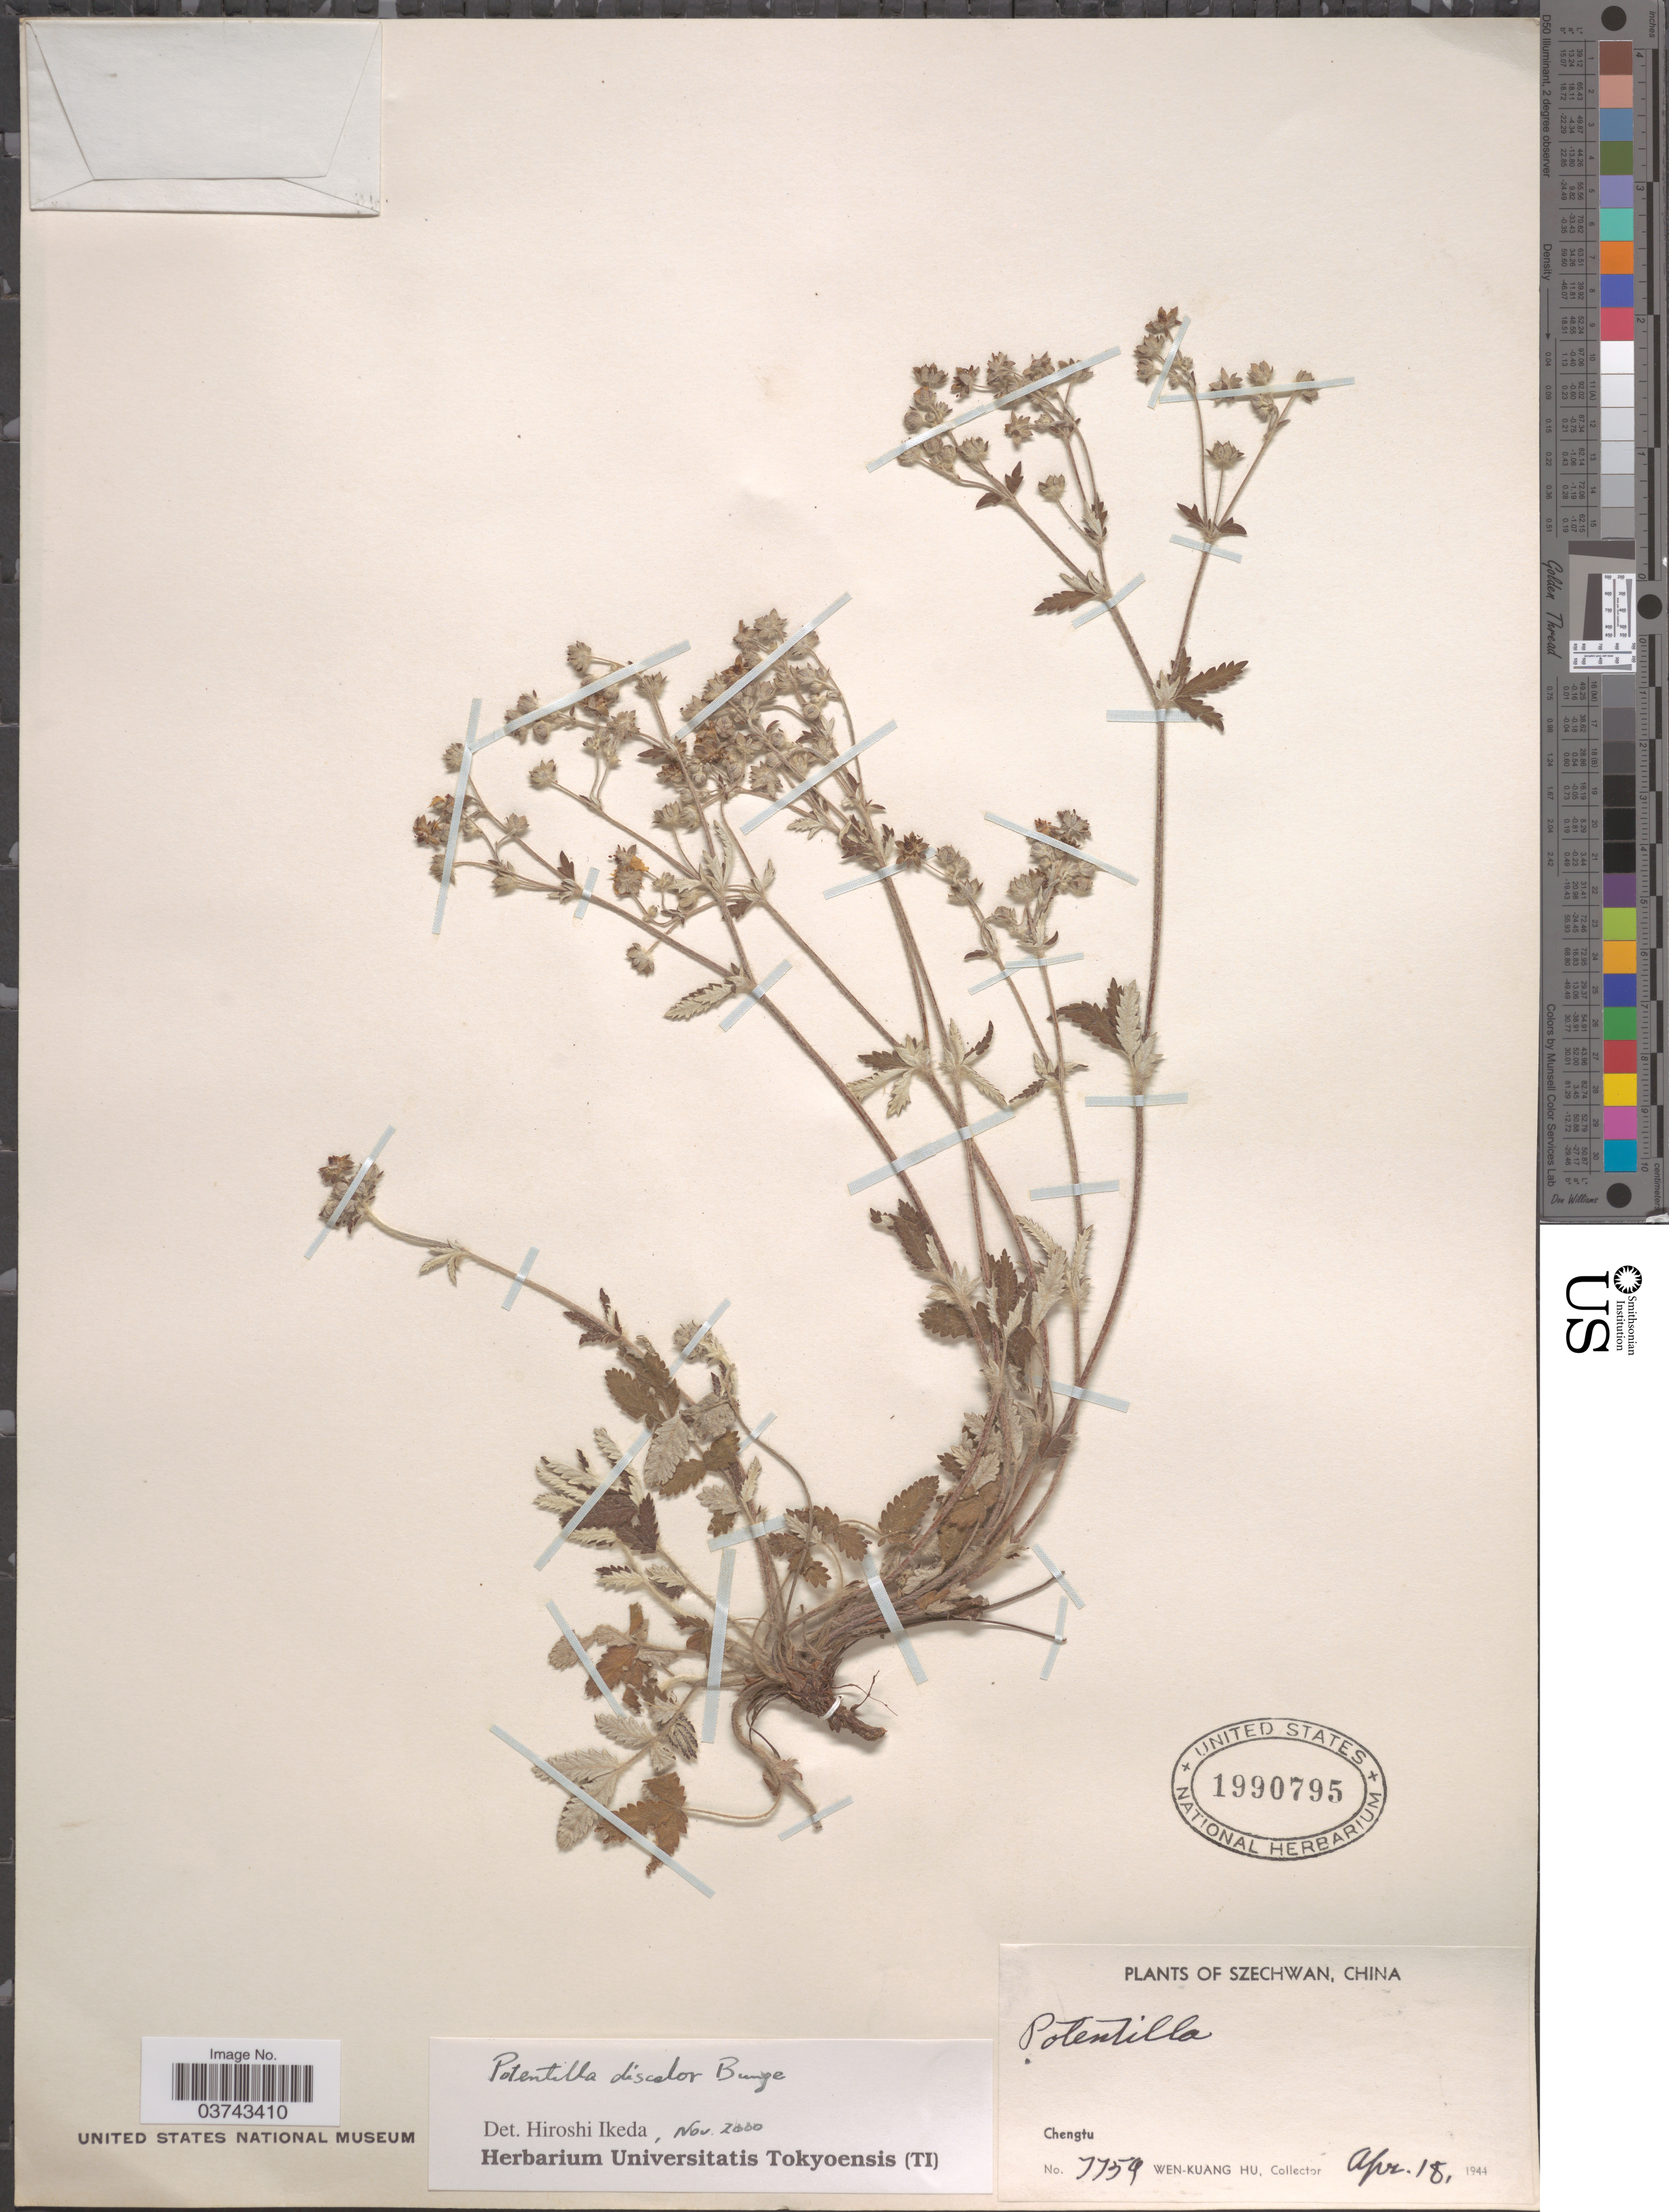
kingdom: Plantae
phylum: Tracheophyta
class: Magnoliopsida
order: Rosales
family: Rosaceae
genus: Potentilla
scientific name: Potentilla discolor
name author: Bunge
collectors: W. K. Hu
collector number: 7759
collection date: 1944-04-18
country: China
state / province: Sichuan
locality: Szechwan. Chengtu.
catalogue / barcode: US 1990795